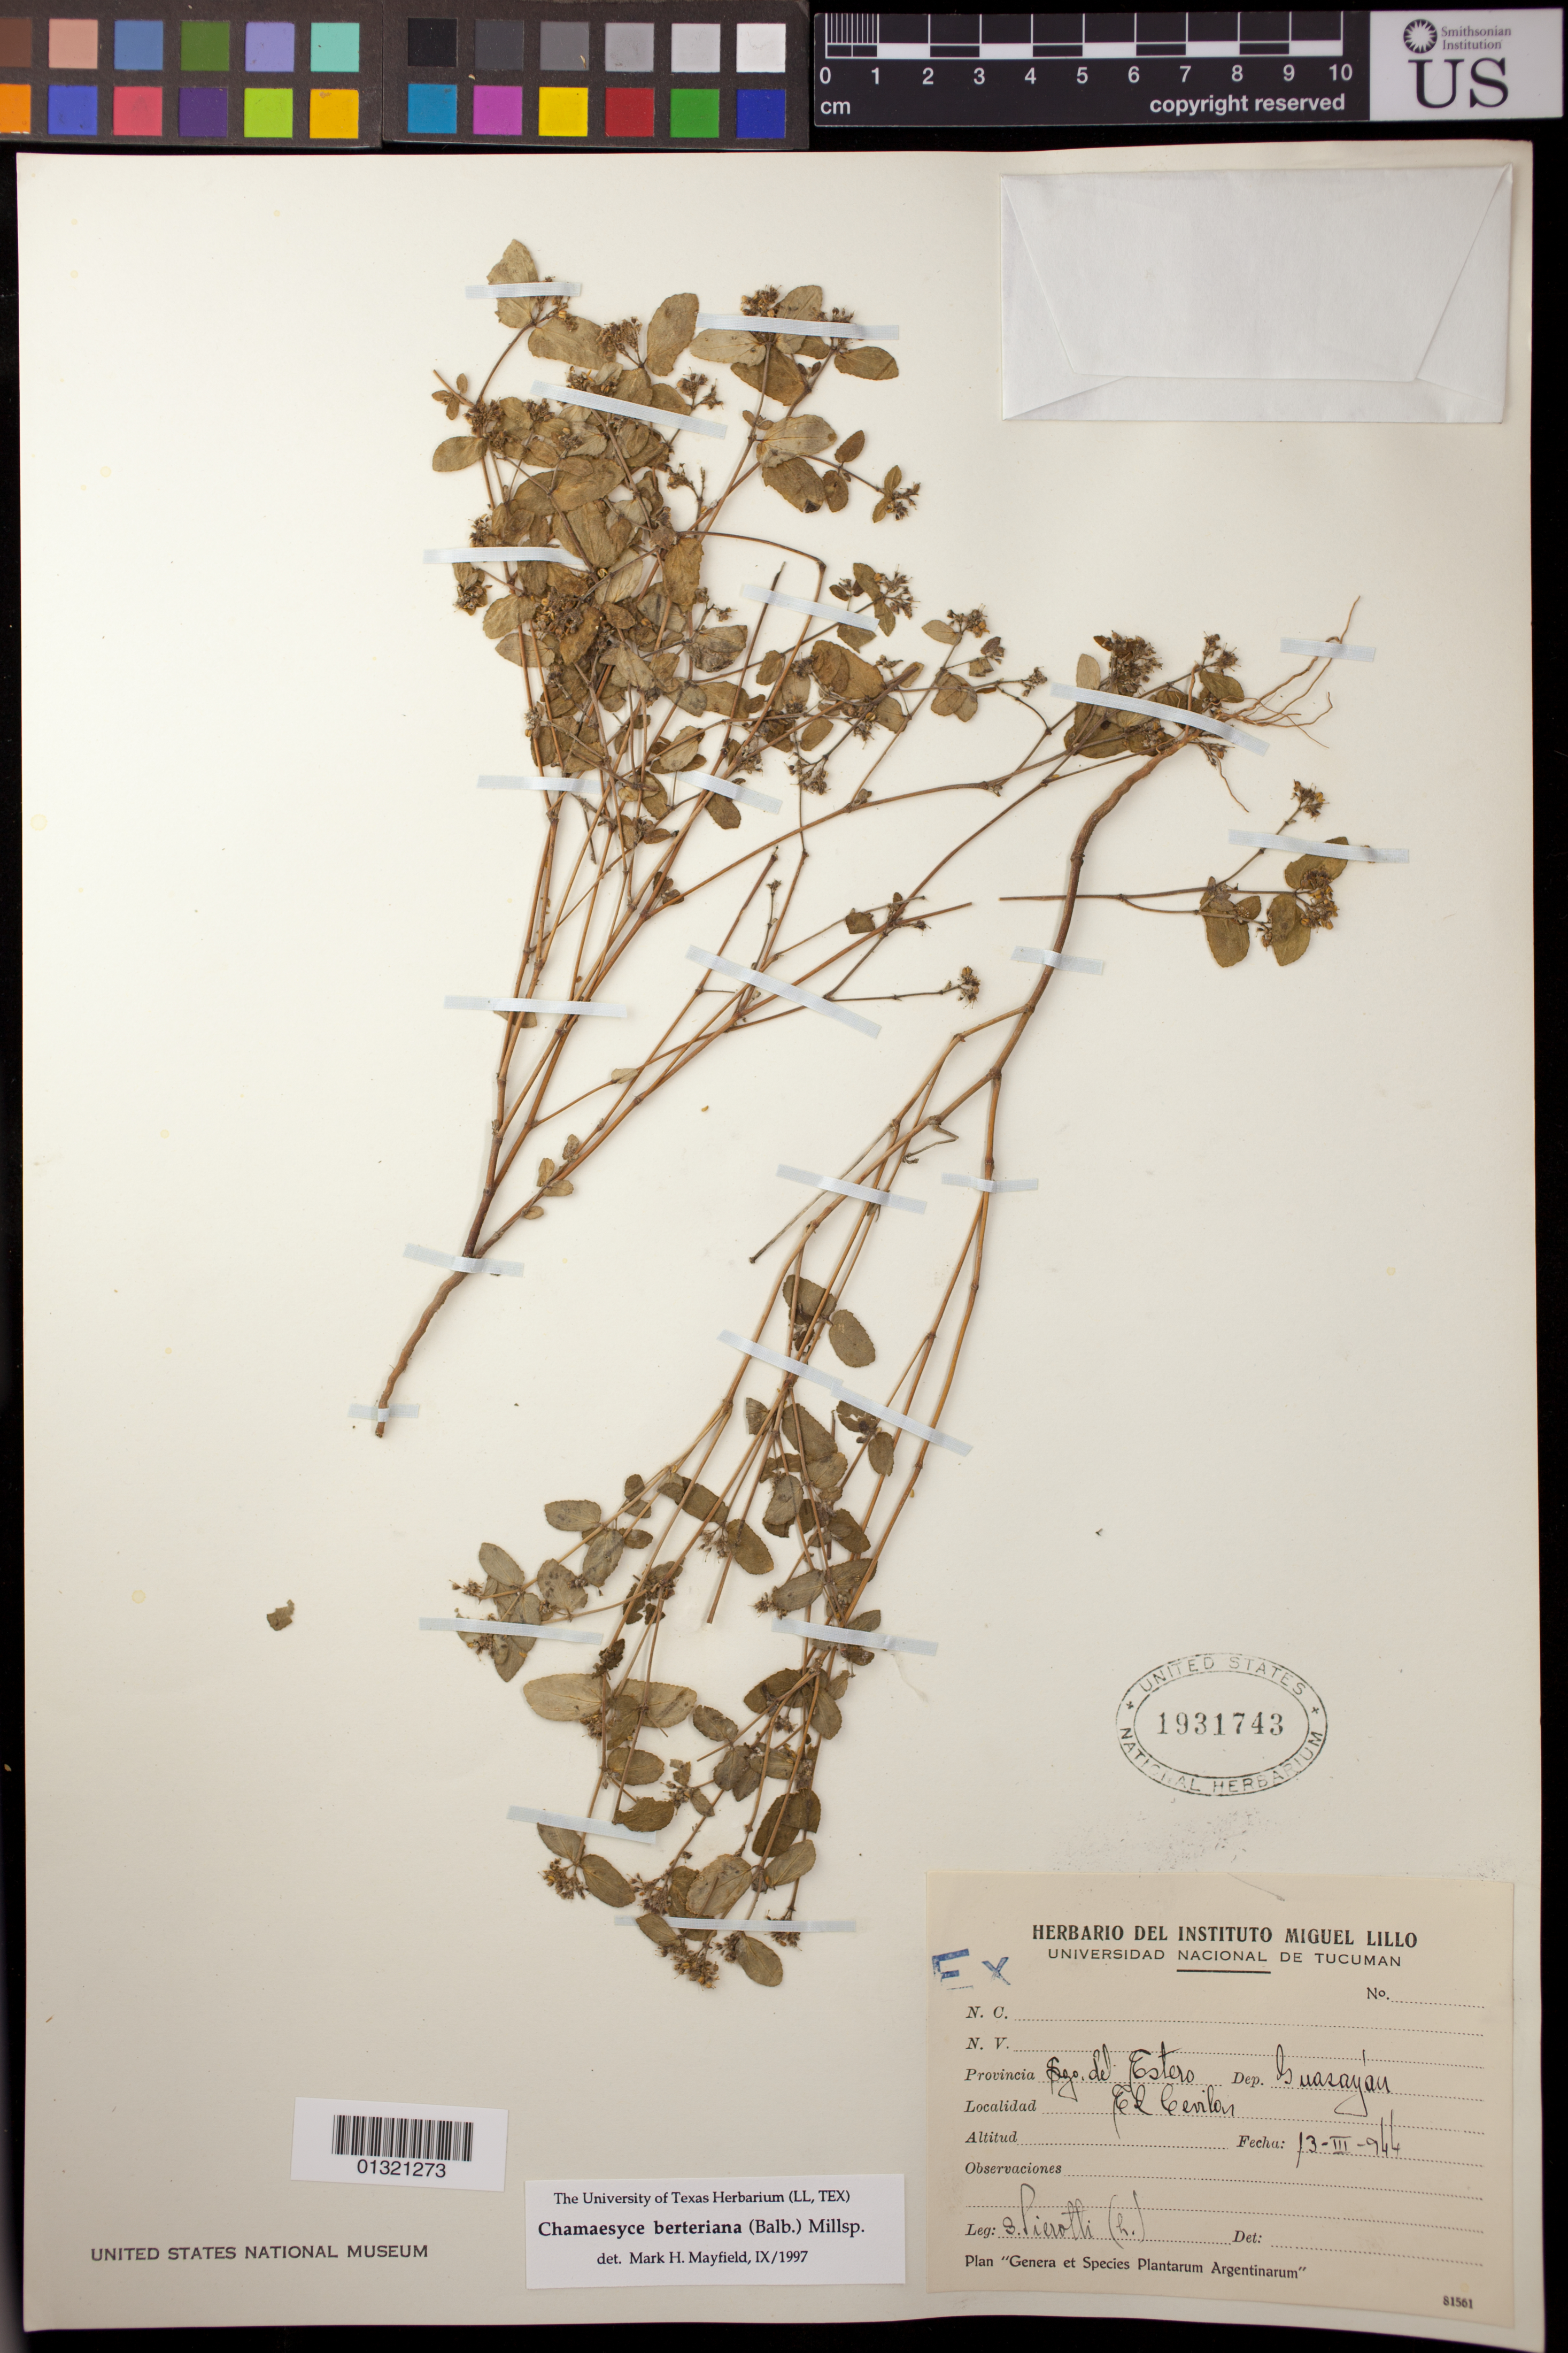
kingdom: Plantae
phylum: Tracheophyta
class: Magnoliopsida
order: Malpighiales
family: Euphorbiaceae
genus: Euphorbia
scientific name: Euphorbia berteroana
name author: Balb.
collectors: S. A. Pierotti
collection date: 1944-03-13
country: Argentina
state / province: Santiago del Estero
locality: [[El Cevilon?]], Guasayan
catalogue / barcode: US 1931743